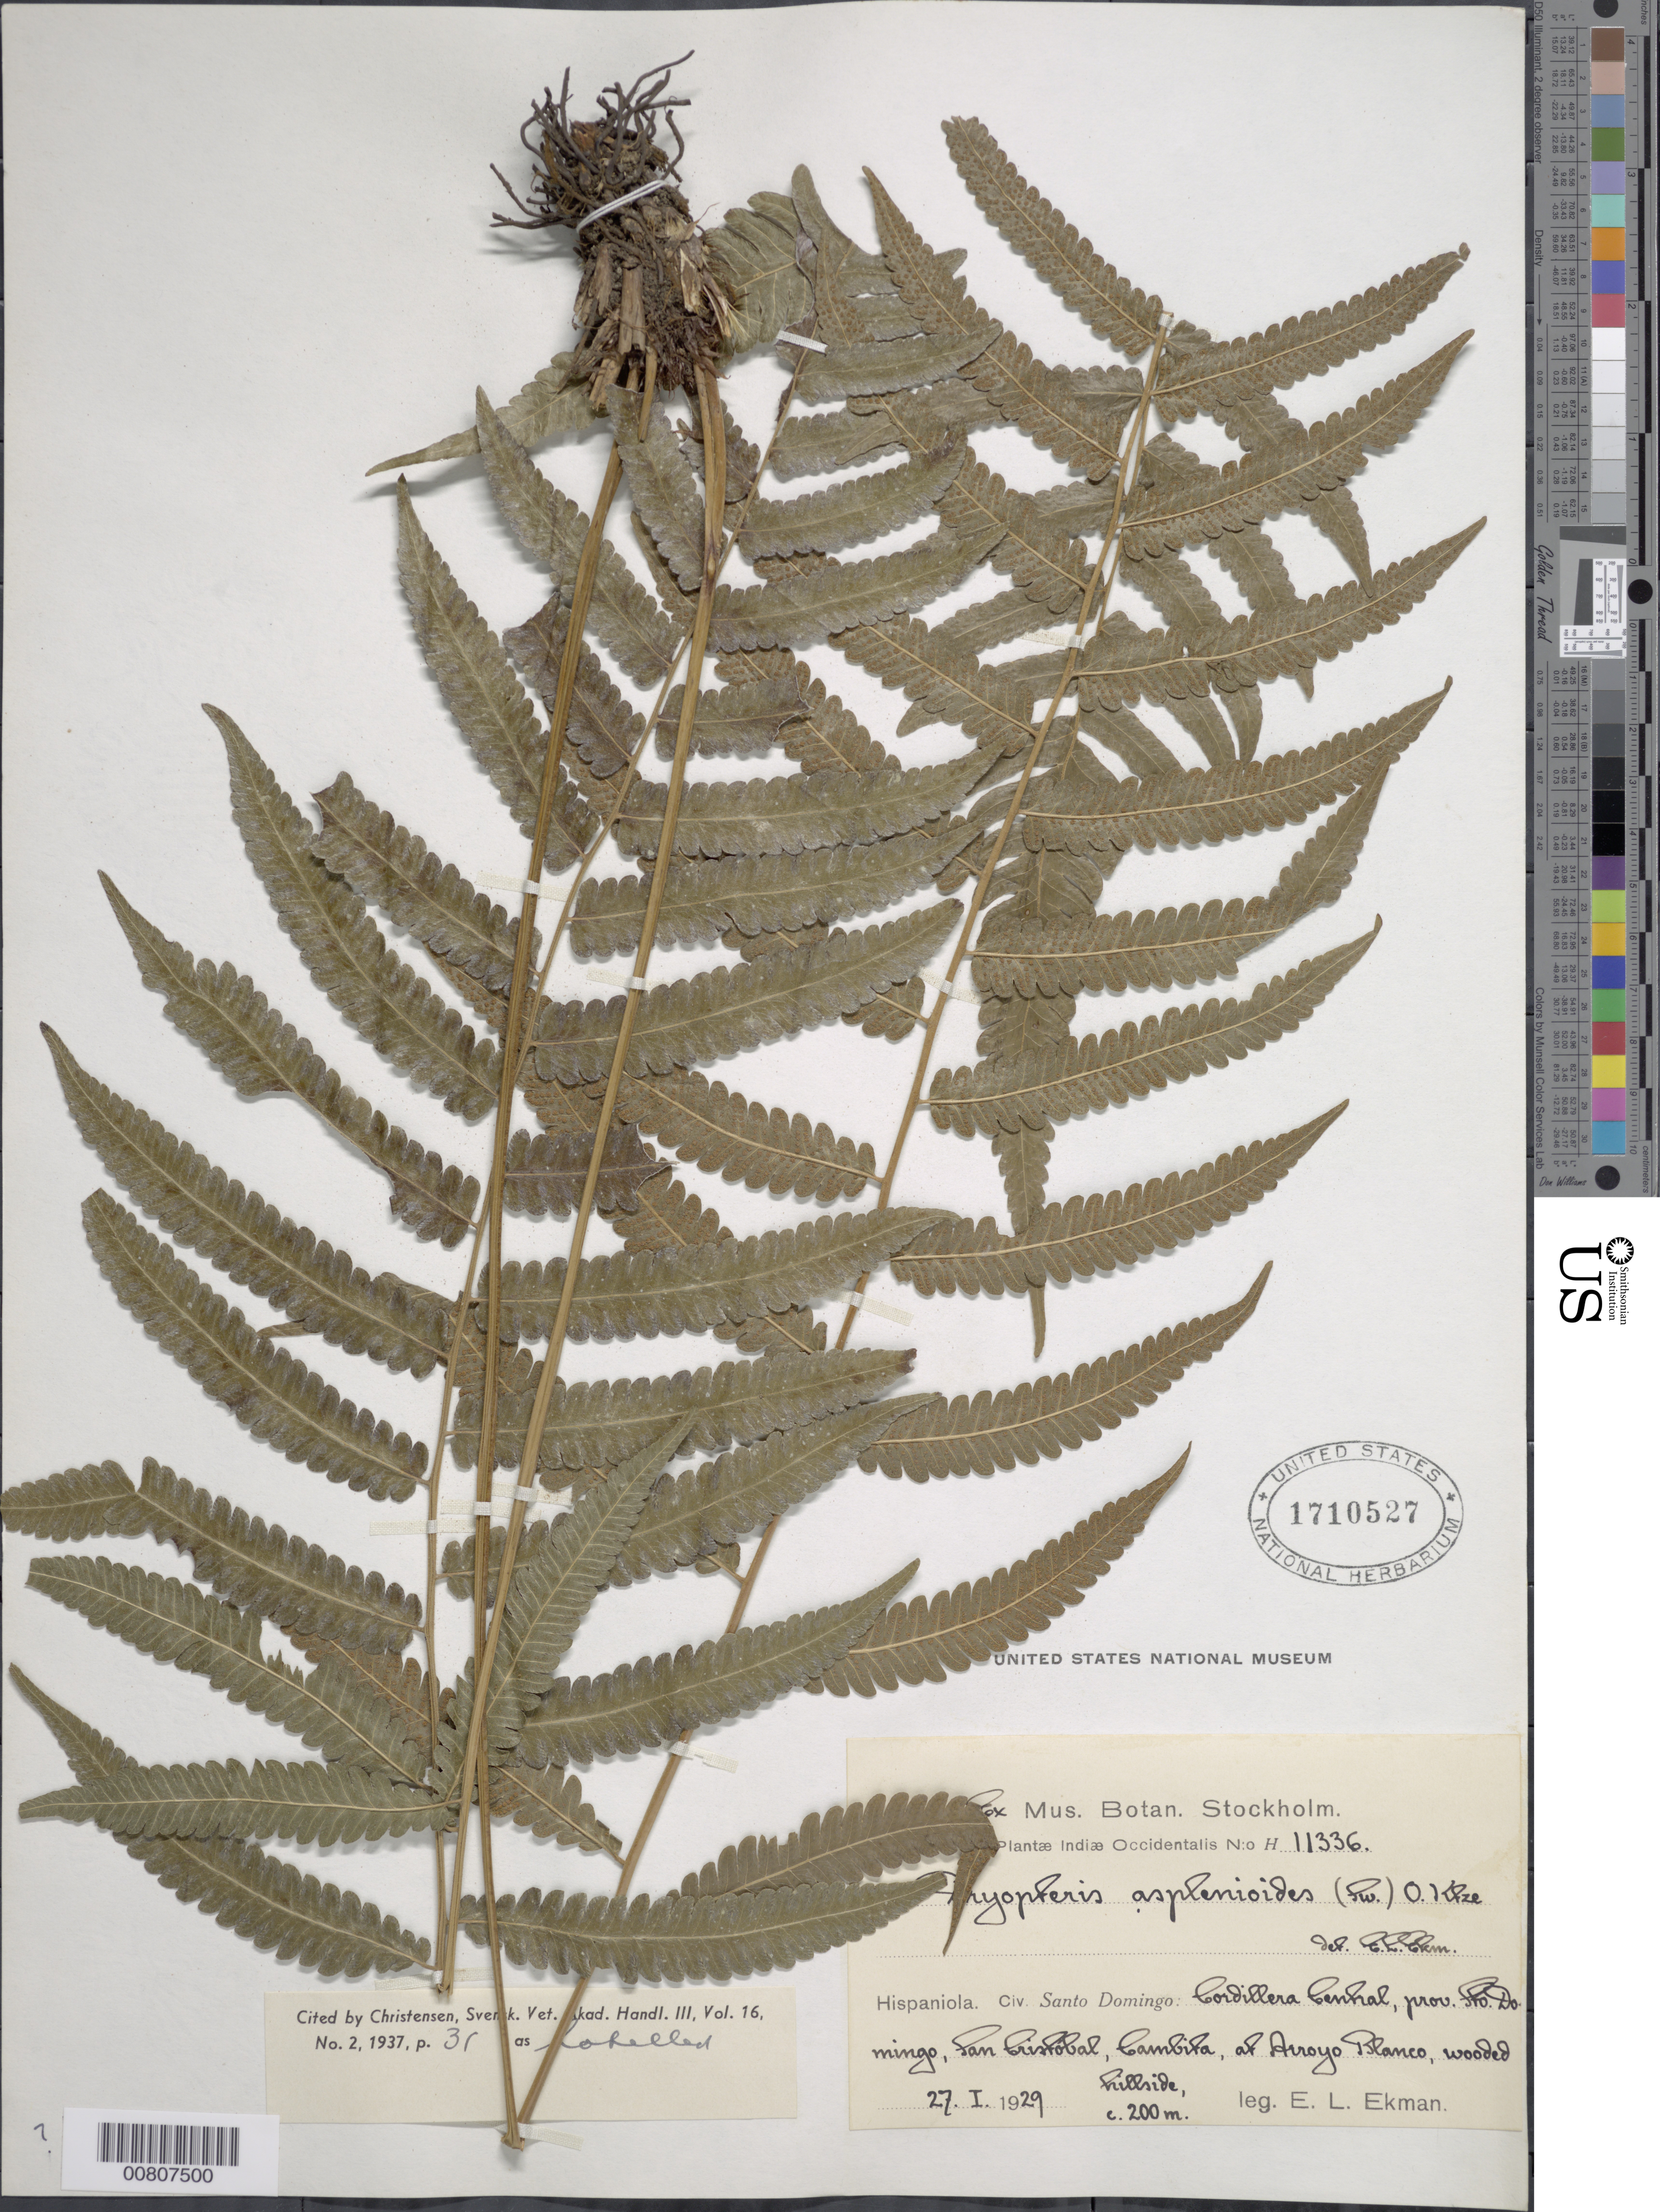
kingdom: Plantae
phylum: Tracheophyta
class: Polypodiopsida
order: Polypodiales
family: Thelypteridaceae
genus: Goniopteris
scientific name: Goniopteris retroflexa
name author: (L.) Pic. Serm.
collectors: E. L. Ekman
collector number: H 11336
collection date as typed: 27 Jan 1929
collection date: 1929-01-27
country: Dominican Republic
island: Hispaniola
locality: Prov. Santo Domingo, Cordillera Central, San Cristobal, Cambita, at Arroyo Blanco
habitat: Wooded hillside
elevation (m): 200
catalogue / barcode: US 1710527